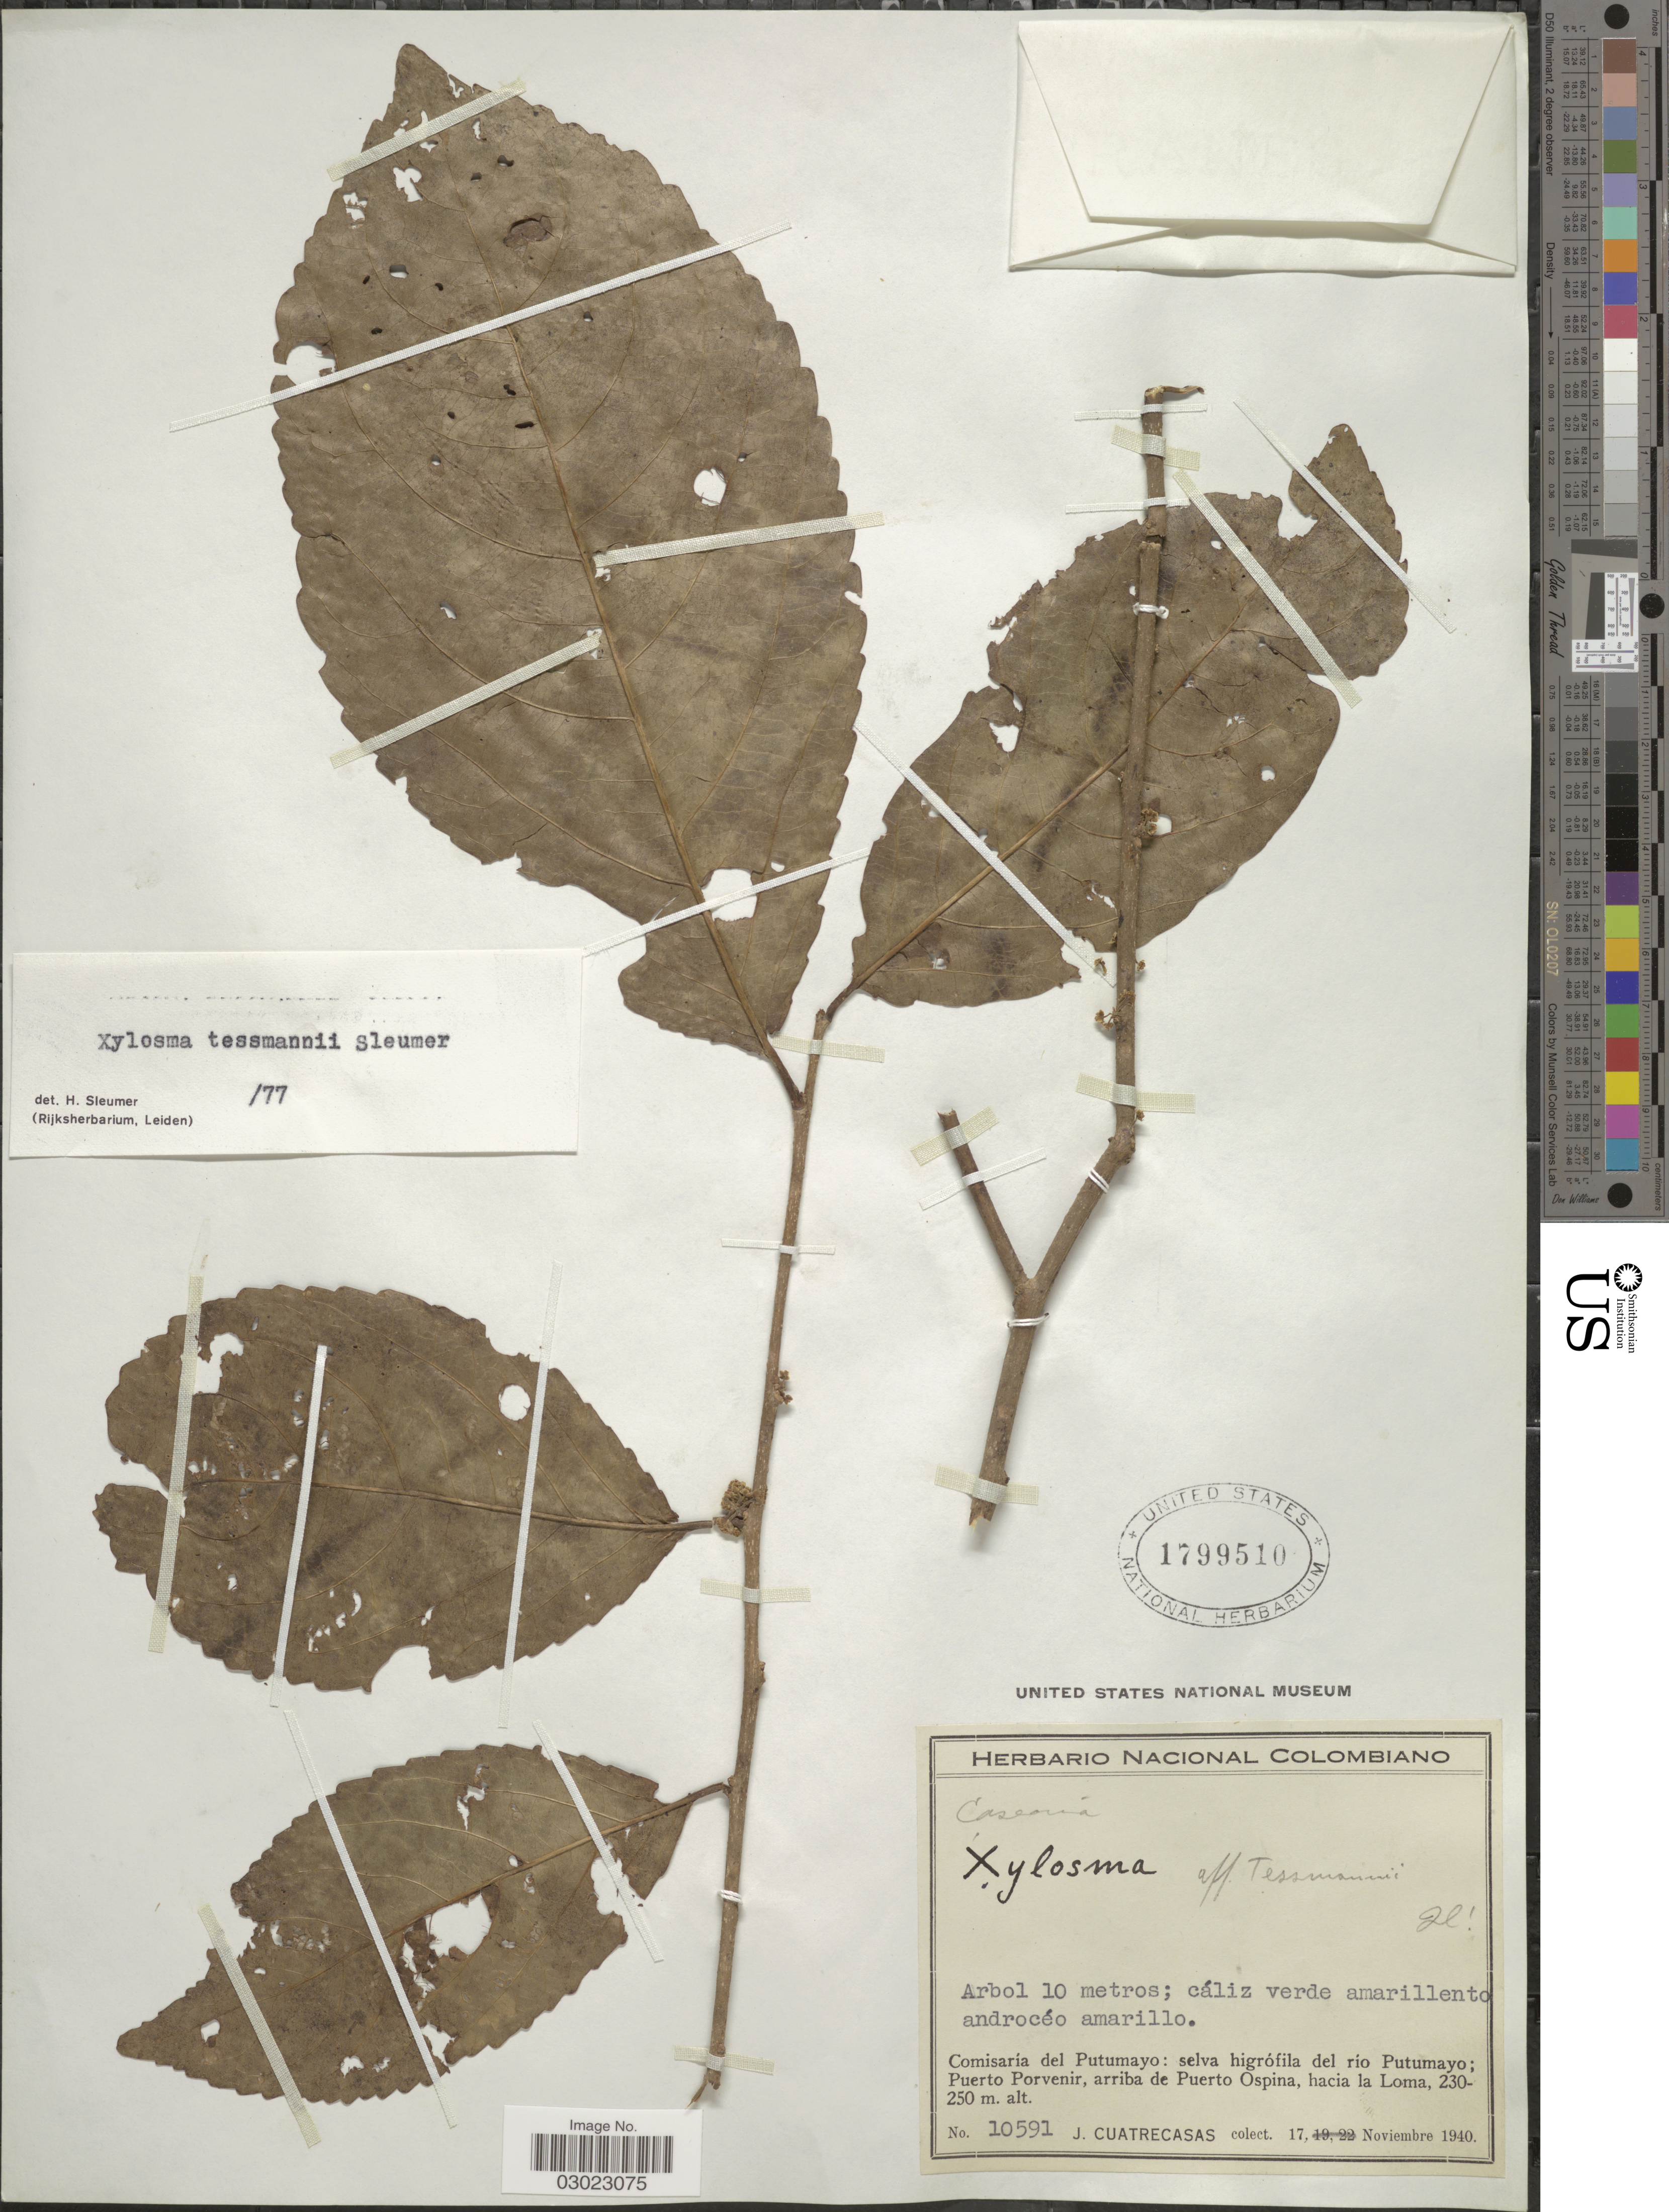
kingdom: Plantae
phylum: Tracheophyta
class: Magnoliopsida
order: Malpighiales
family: Salicaceae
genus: Xylosma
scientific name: Xylosma tessmannii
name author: Sleumer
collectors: J. Cuatrecasas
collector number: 10591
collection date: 1940-11-17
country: Colombia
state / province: Putumayo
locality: Comisaría del Putumayo: selva higrófila del río Putumayo; Puerto Porvenir, arriba de Puerto Ospina, hacia la Loma.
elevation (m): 230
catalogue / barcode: US 1799510